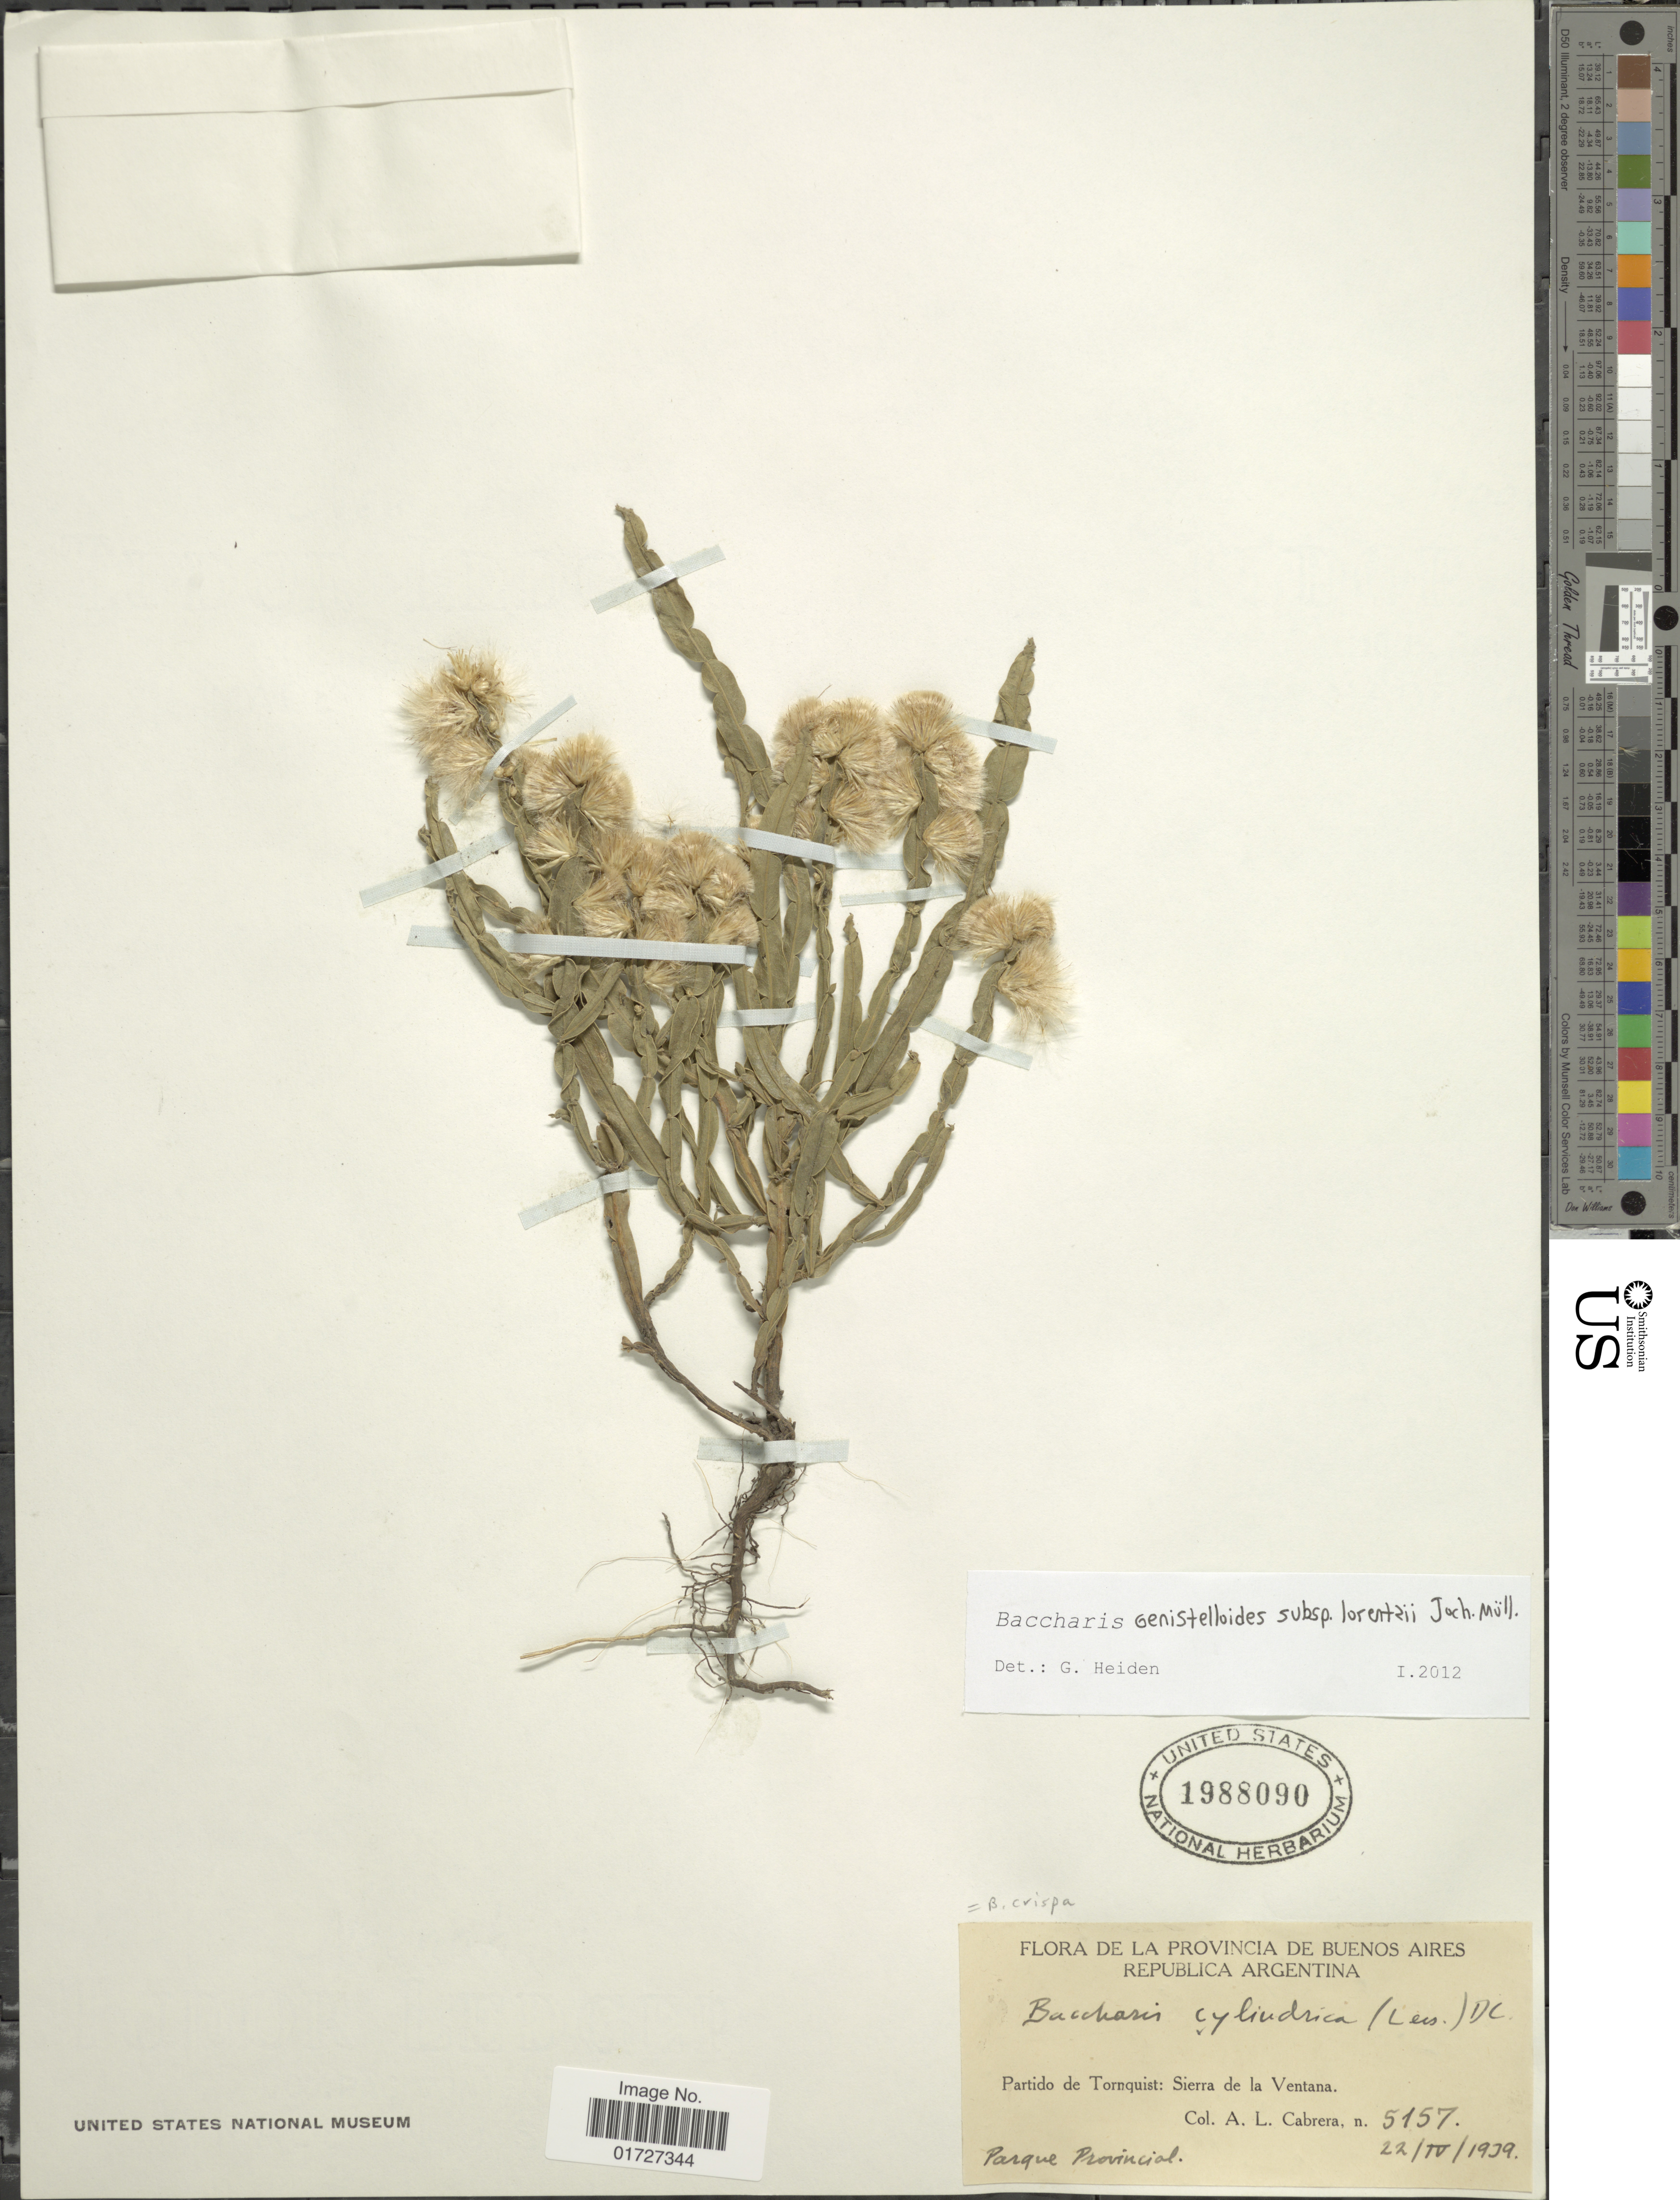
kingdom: Plantae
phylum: Tracheophyta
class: Magnoliopsida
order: Asterales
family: Asteraceae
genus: Baccharis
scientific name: Baccharis genistelloides subsp. lorentzii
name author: Joch. Müll.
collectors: A. L. Cabrera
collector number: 5157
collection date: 1939-04-22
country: Argentina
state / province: Buenos Aires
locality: Republica Argentina, partido de Tornquist, Sierra de la Ventana, Parque Provincial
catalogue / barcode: US 1988090